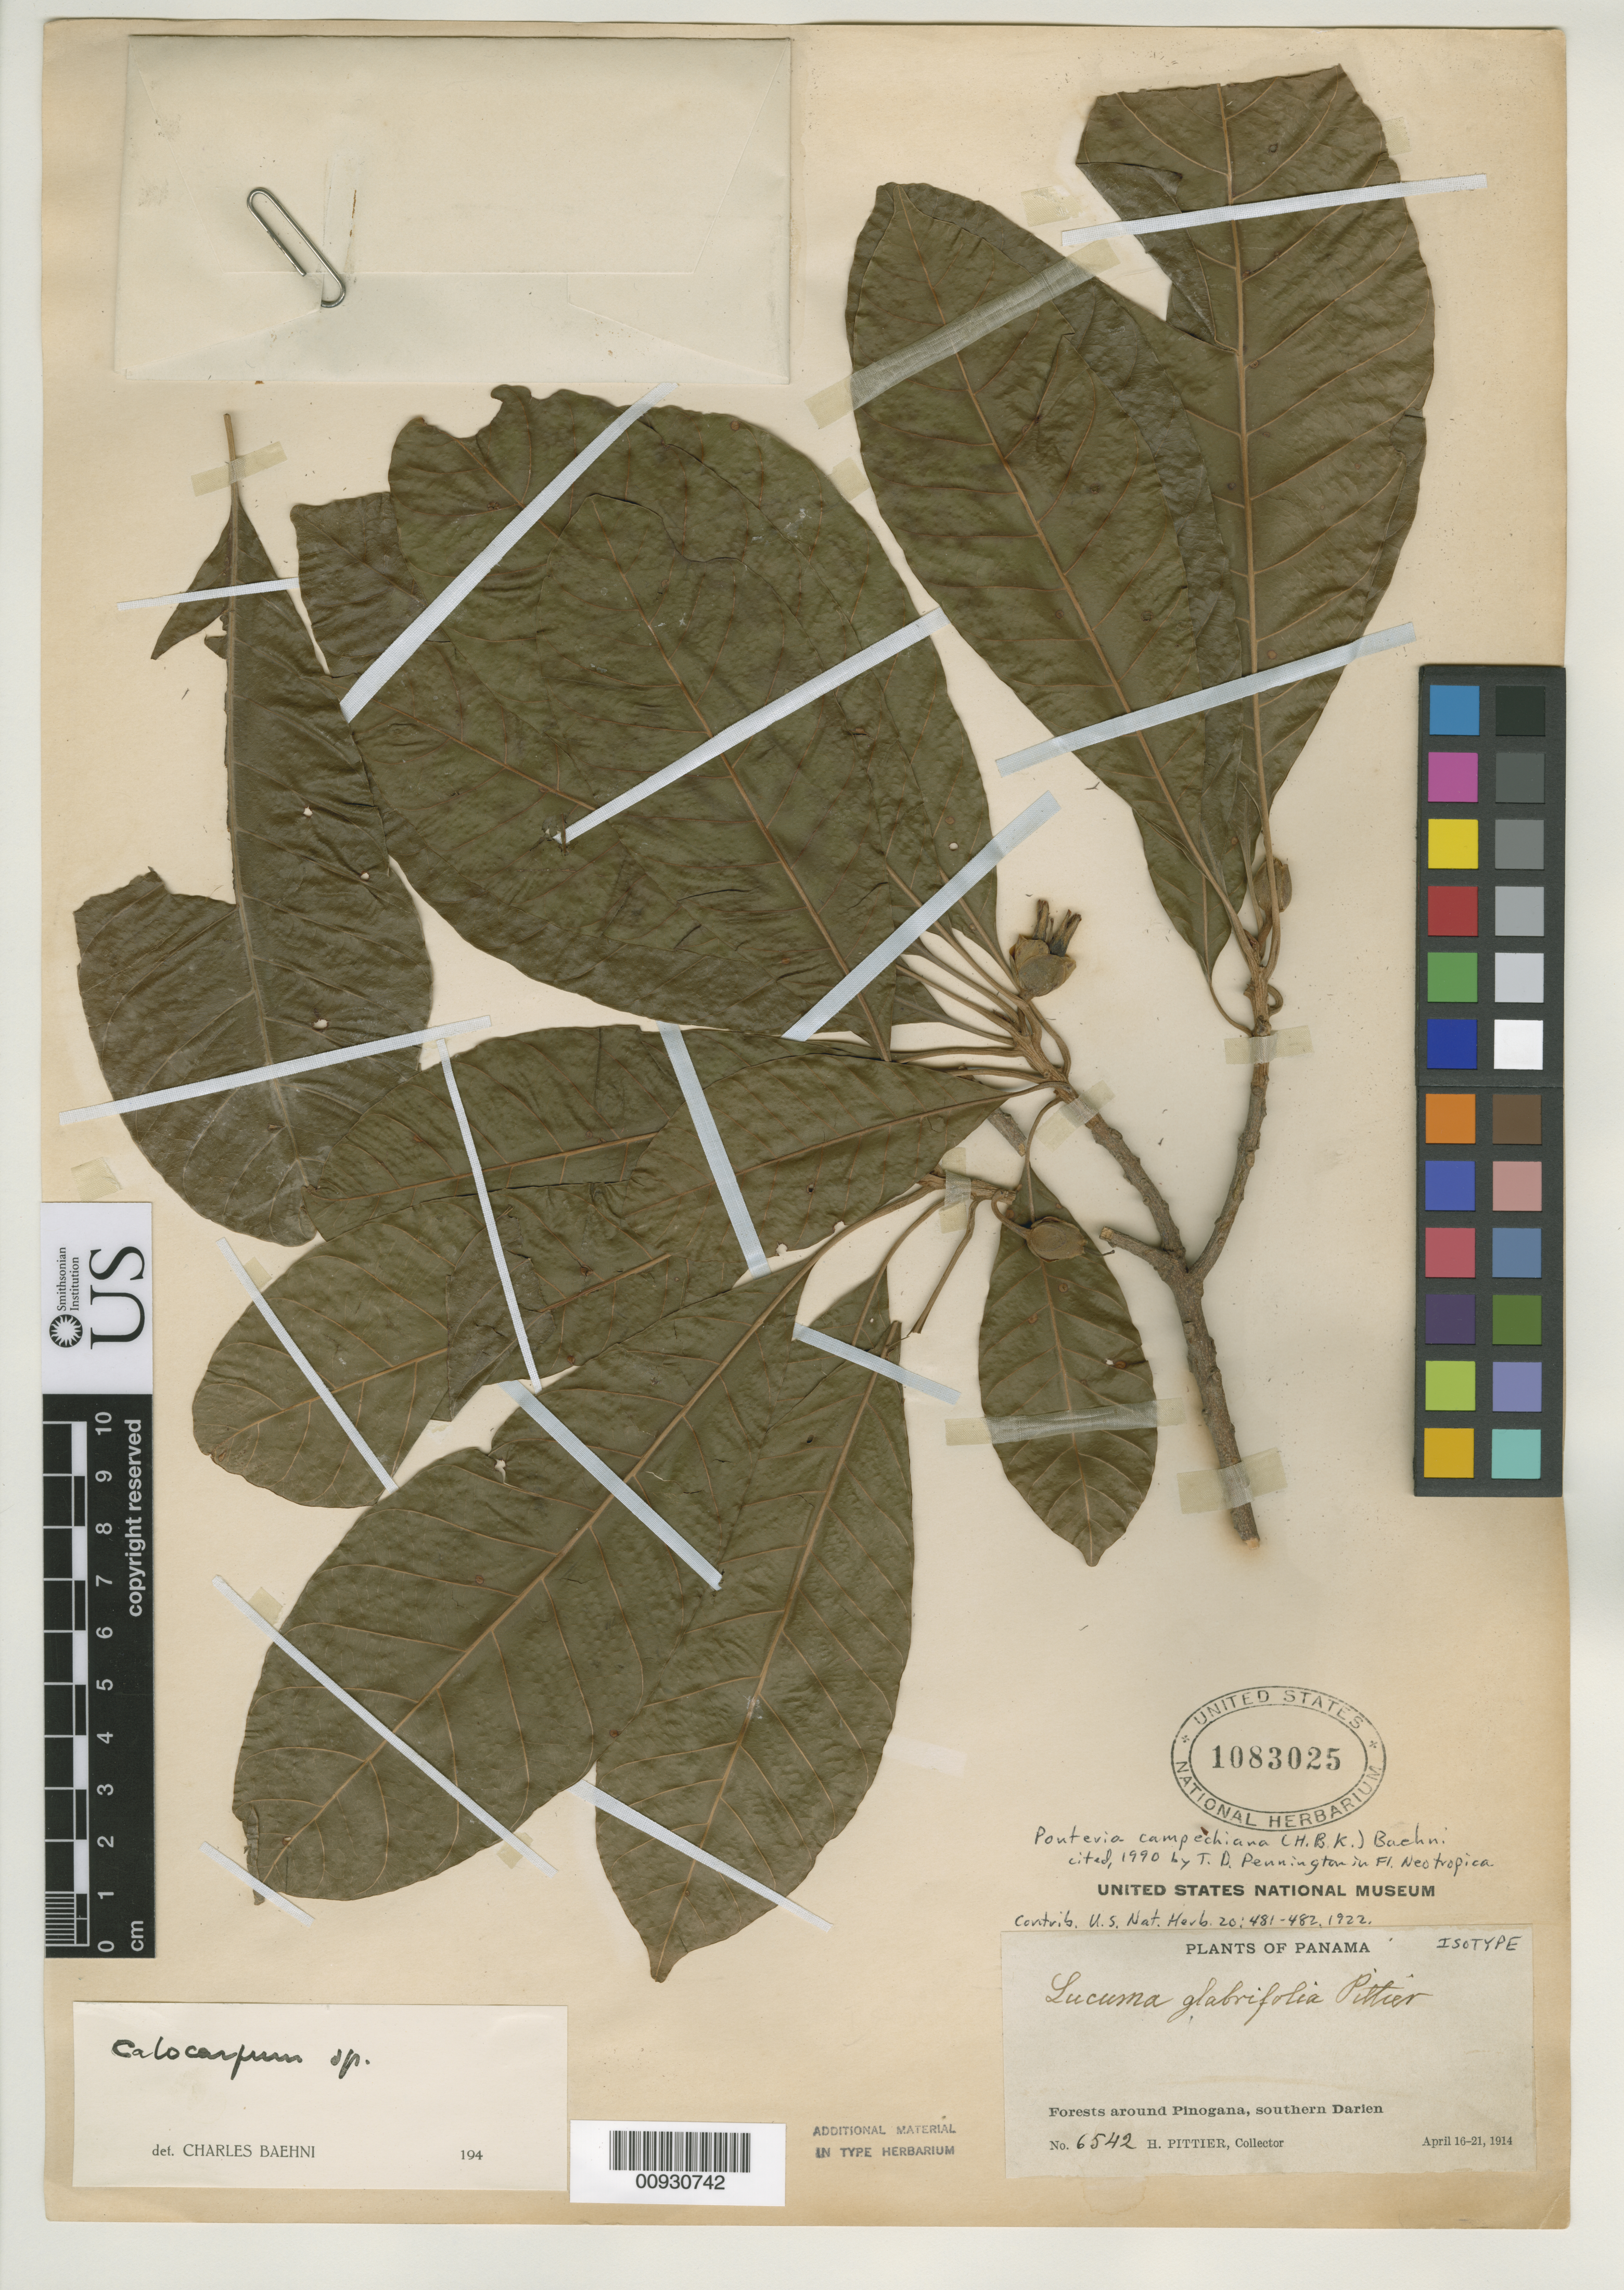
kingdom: Plantae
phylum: Tracheophyta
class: Magnoliopsida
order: Ericales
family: Sapotaceae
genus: Lucuma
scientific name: Lucuma glabrifolia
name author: Pittier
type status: Isotype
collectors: H. F. Pittier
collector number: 6542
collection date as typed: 16 Apr 1914 to 21 Apr 1914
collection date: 1914-04-16/1914-04-21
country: Panama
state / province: Darién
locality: Pinogana.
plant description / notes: Protologue cites "type" in U.S. National Herbarium as 716608, but no specimen with that sheet number found.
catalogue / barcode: US 1083025